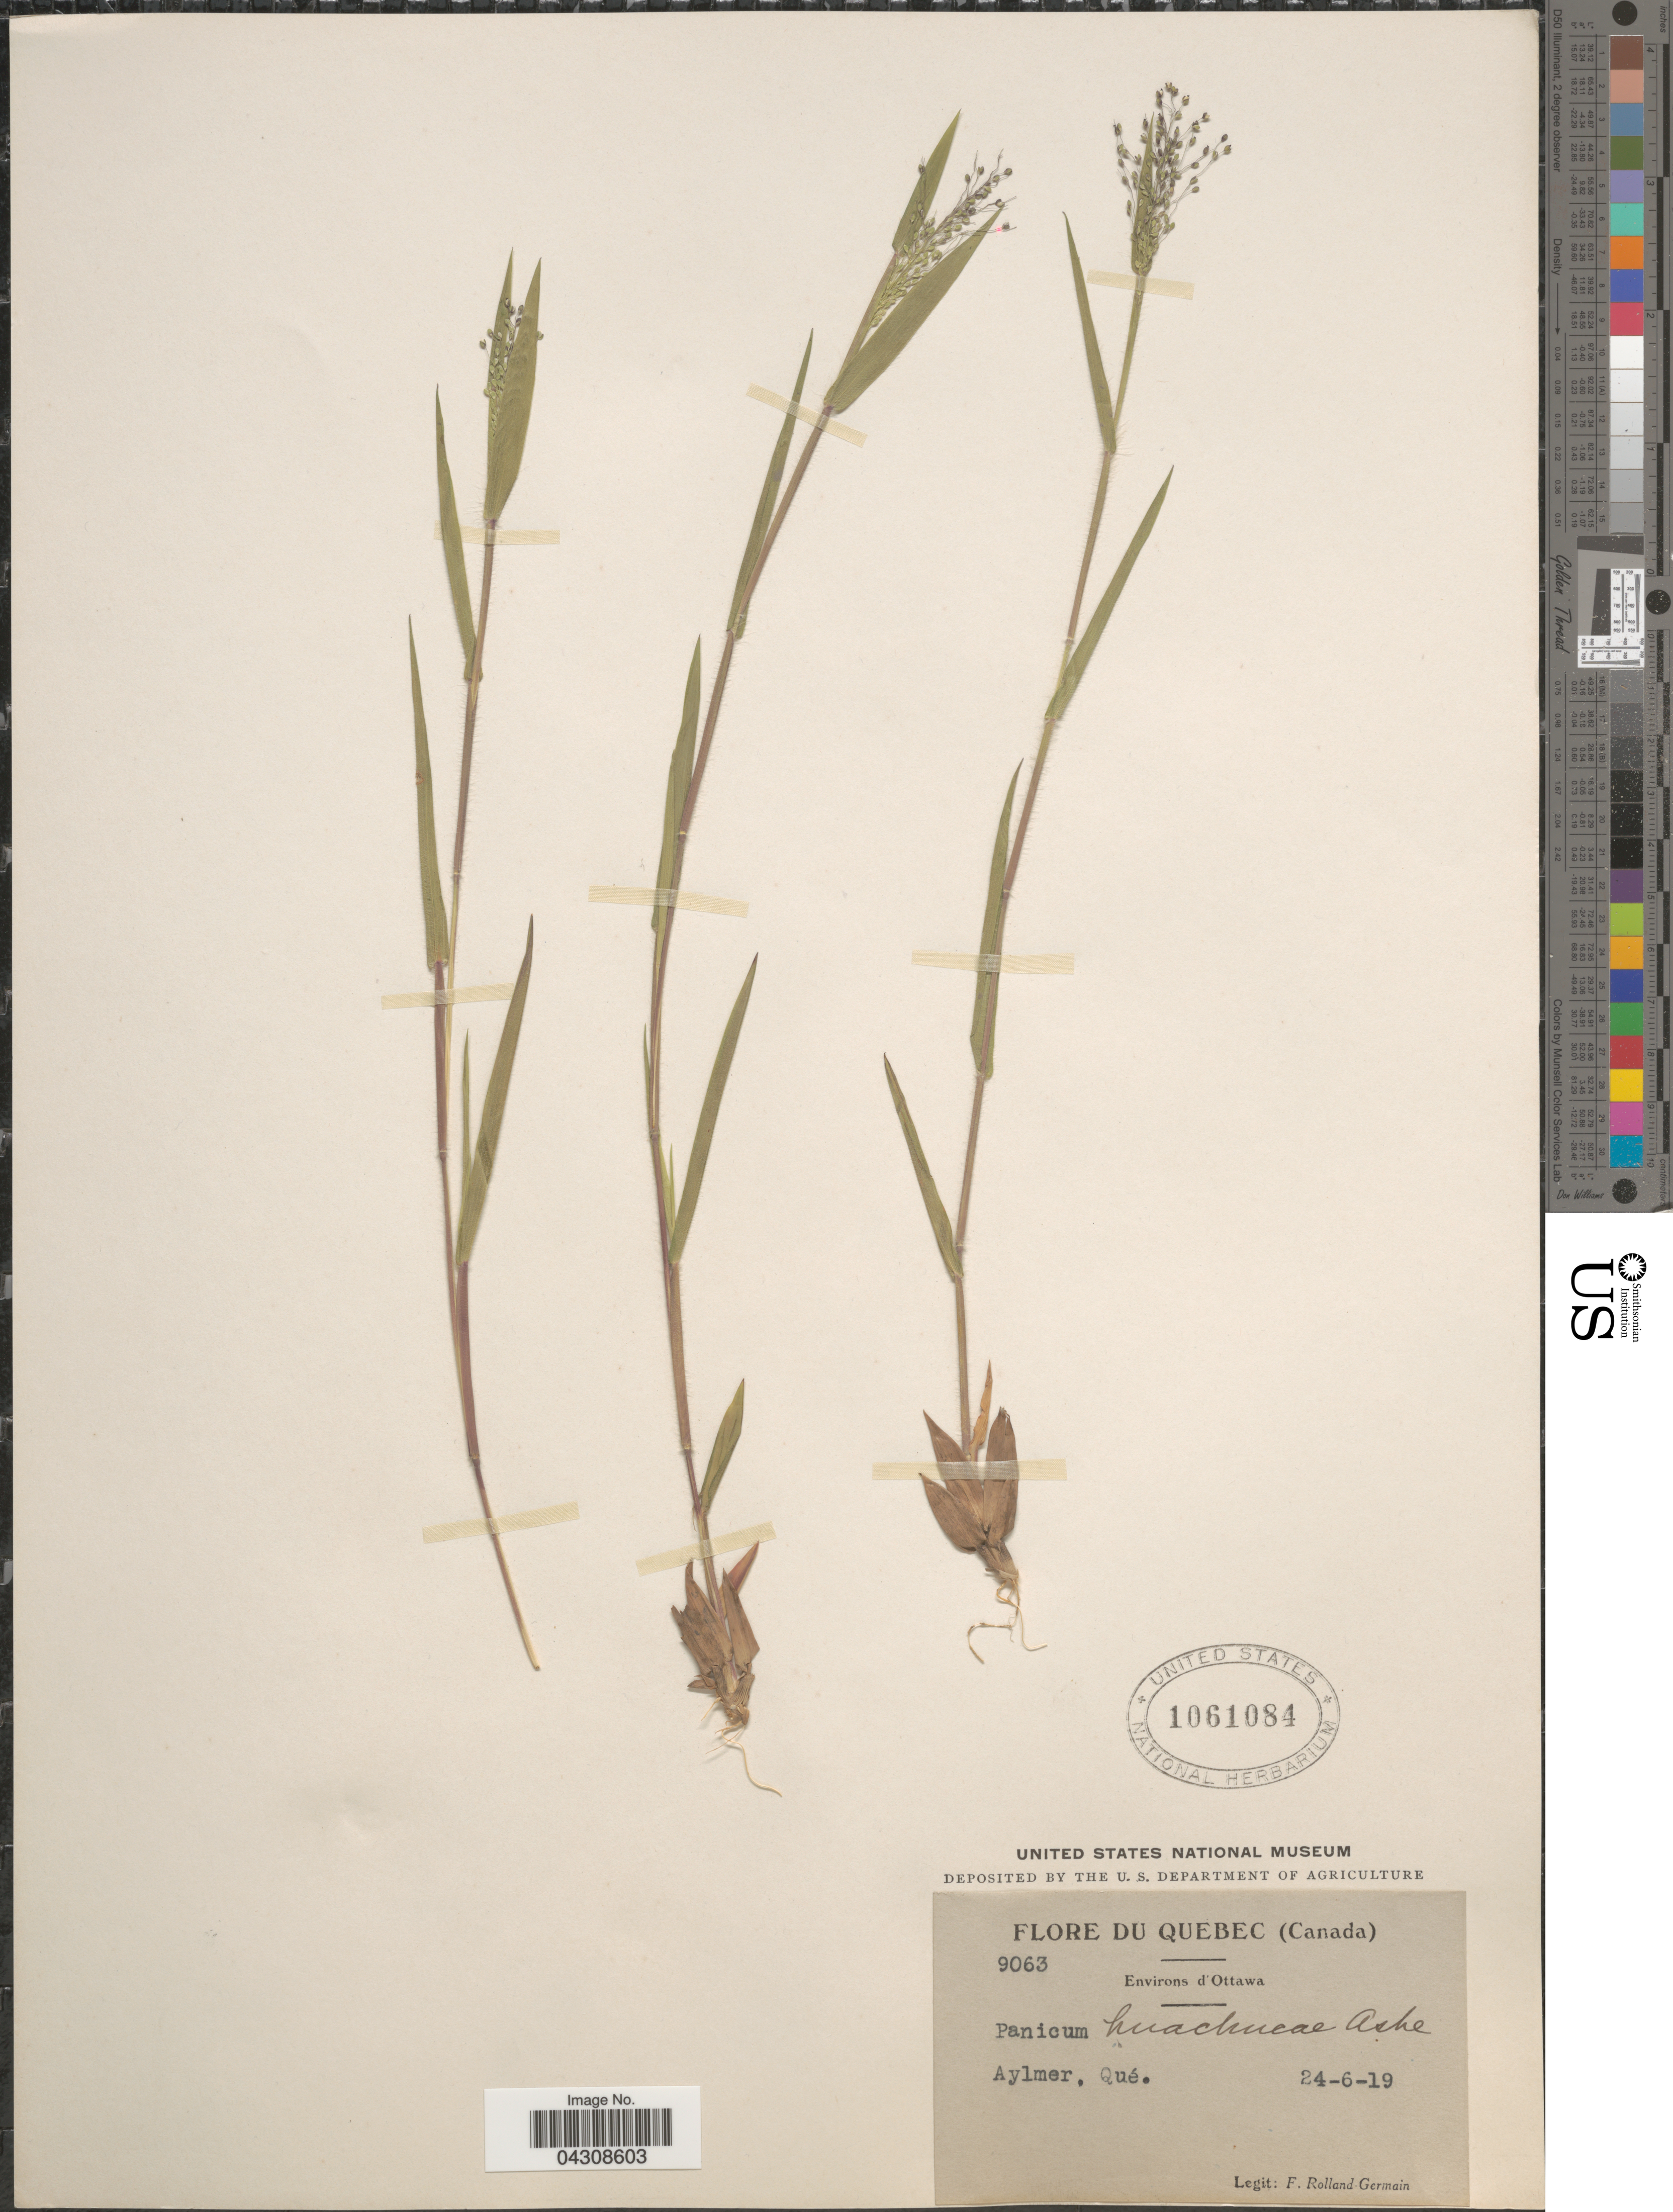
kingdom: Plantae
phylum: Tracheophyta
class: Liliopsida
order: Poales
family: Poaceae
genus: Dichanthelium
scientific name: Dichanthelium acuminatum var. acuminatum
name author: (Sw.) Gould & C.A. Clark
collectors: Rolland-Germain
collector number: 9063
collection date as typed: Transcribed d/m/y: 24/6/19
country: Canada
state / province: Ontario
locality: Environs d'Ottawa. Aylmer.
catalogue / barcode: US 1061084